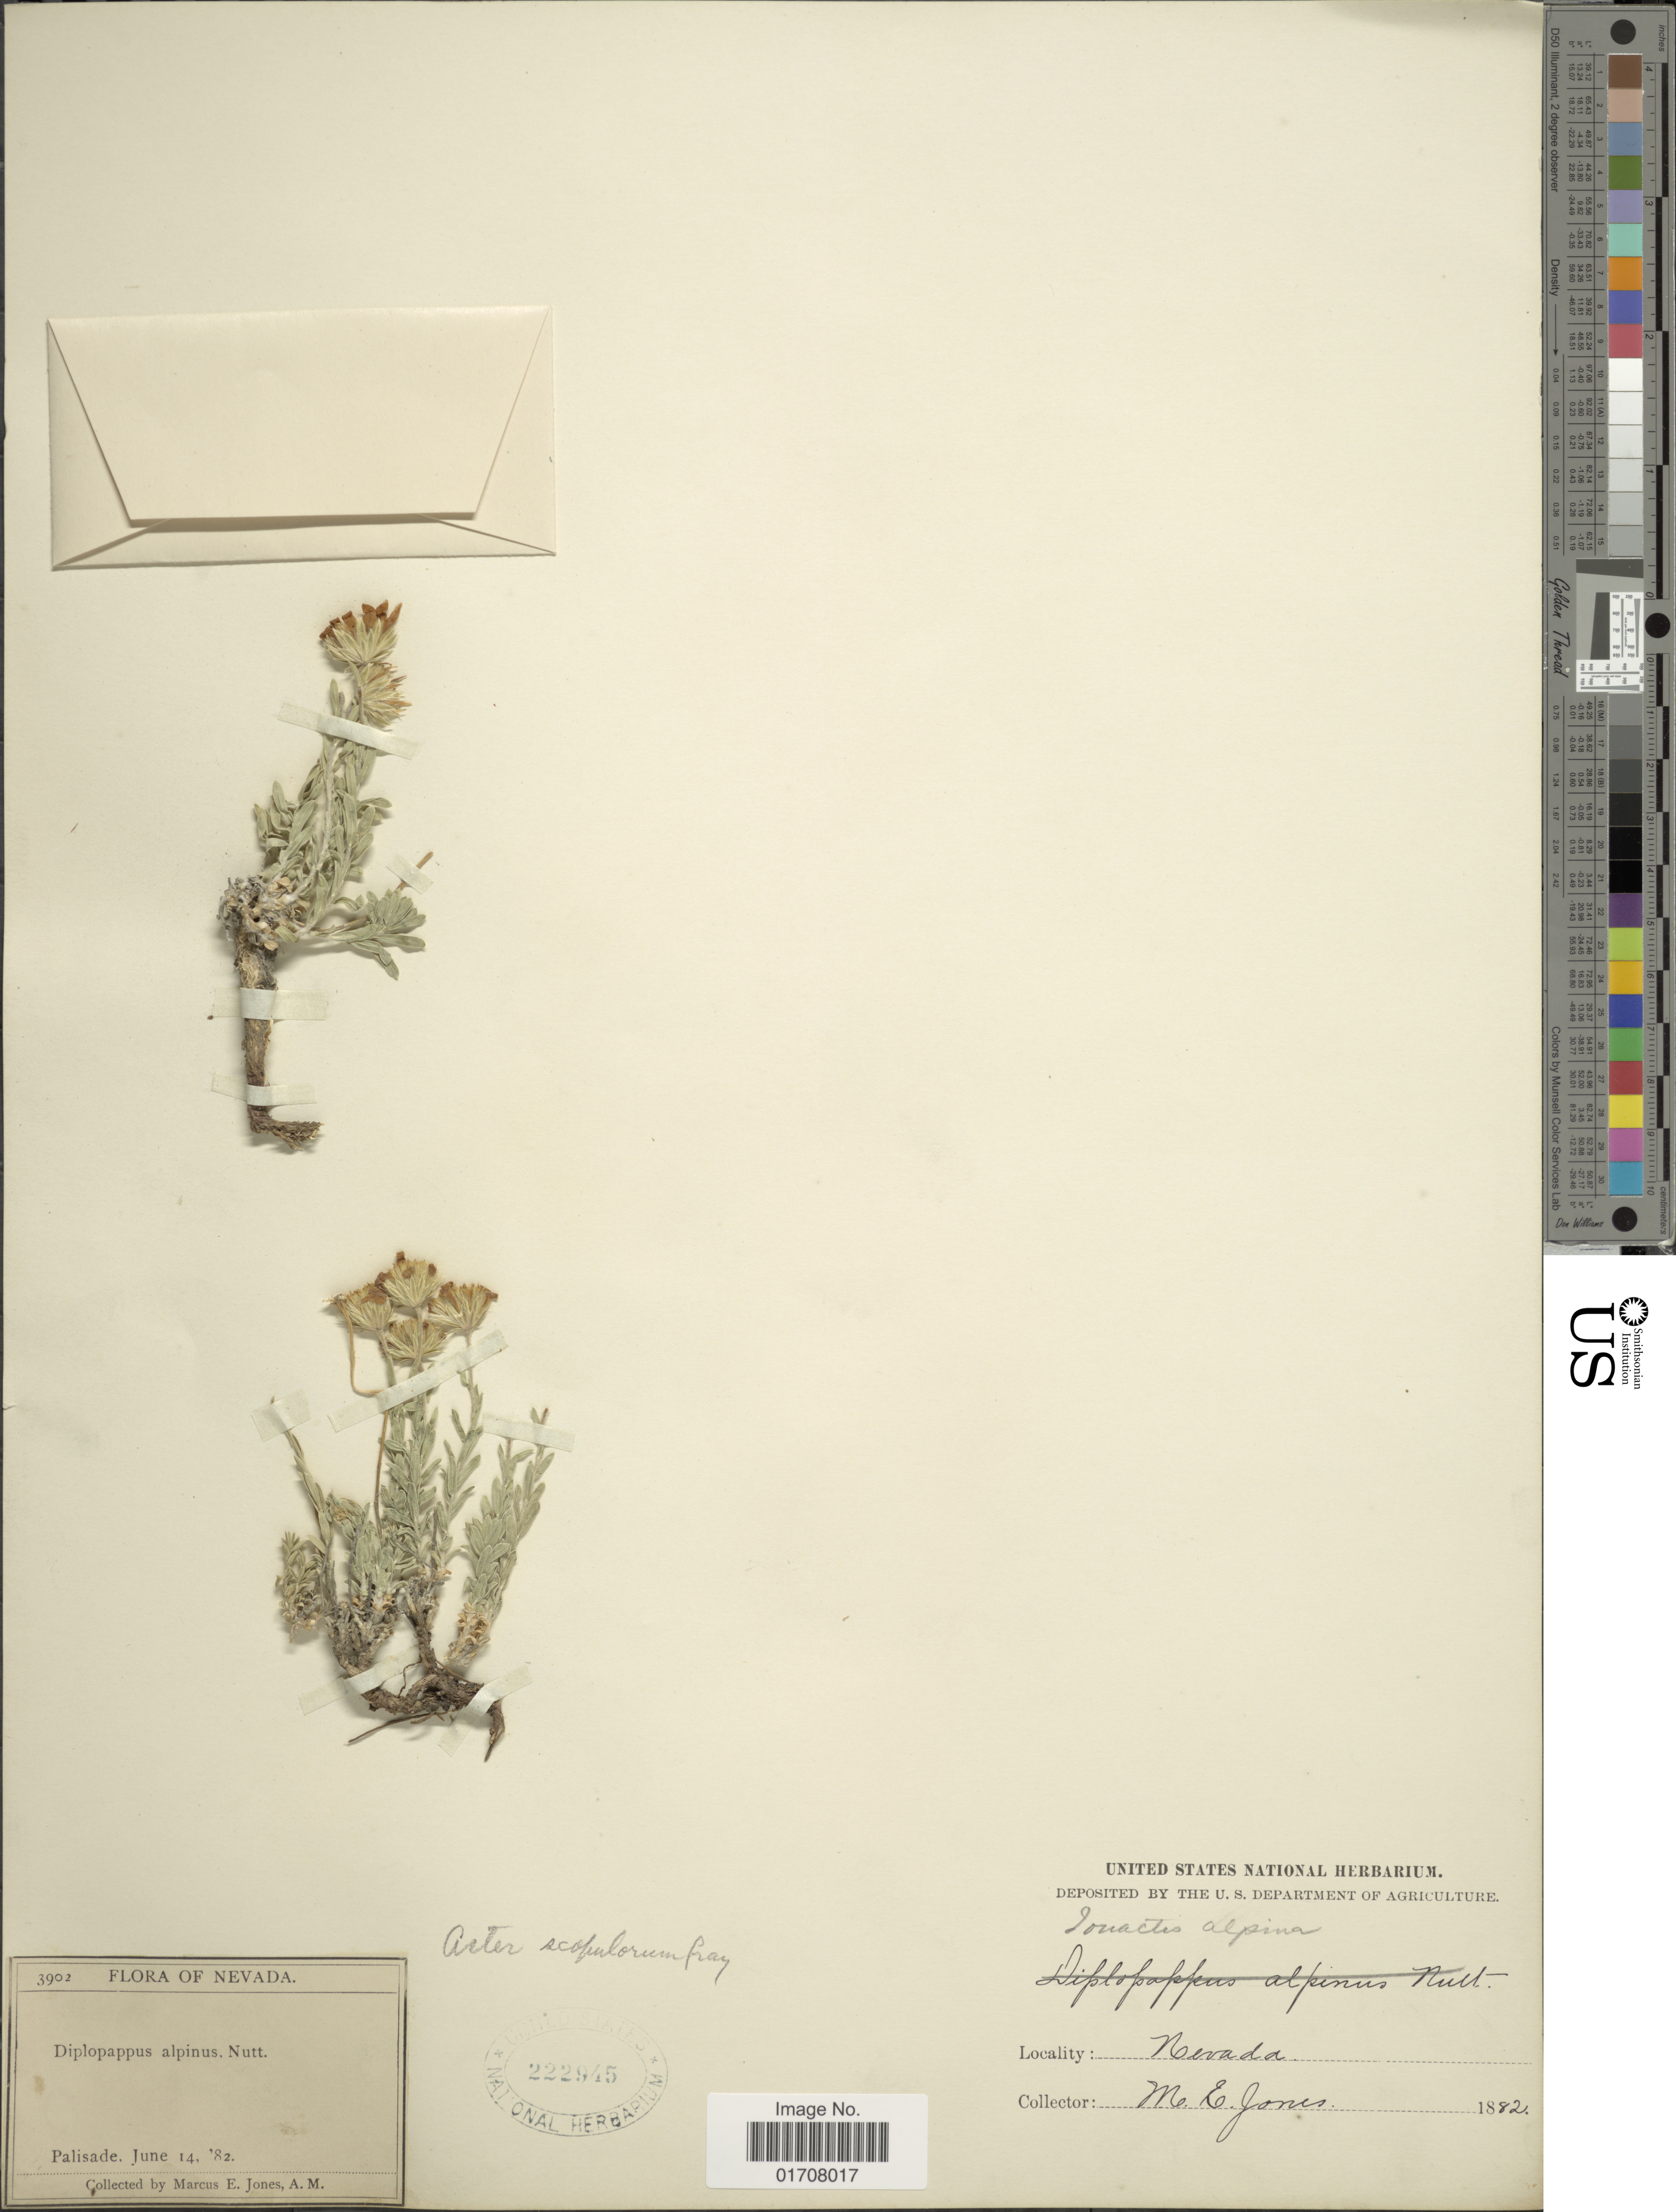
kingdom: Plantae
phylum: Tracheophyta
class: Magnoliopsida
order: Asterales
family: Asteraceae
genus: Ionactis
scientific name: Ionactis alpina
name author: (Nutt.) Greene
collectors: M. E. Jones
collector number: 3902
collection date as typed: Transcribed d/m/y: 14/6/82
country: United States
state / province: Nevada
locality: Palisade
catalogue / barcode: US 222945